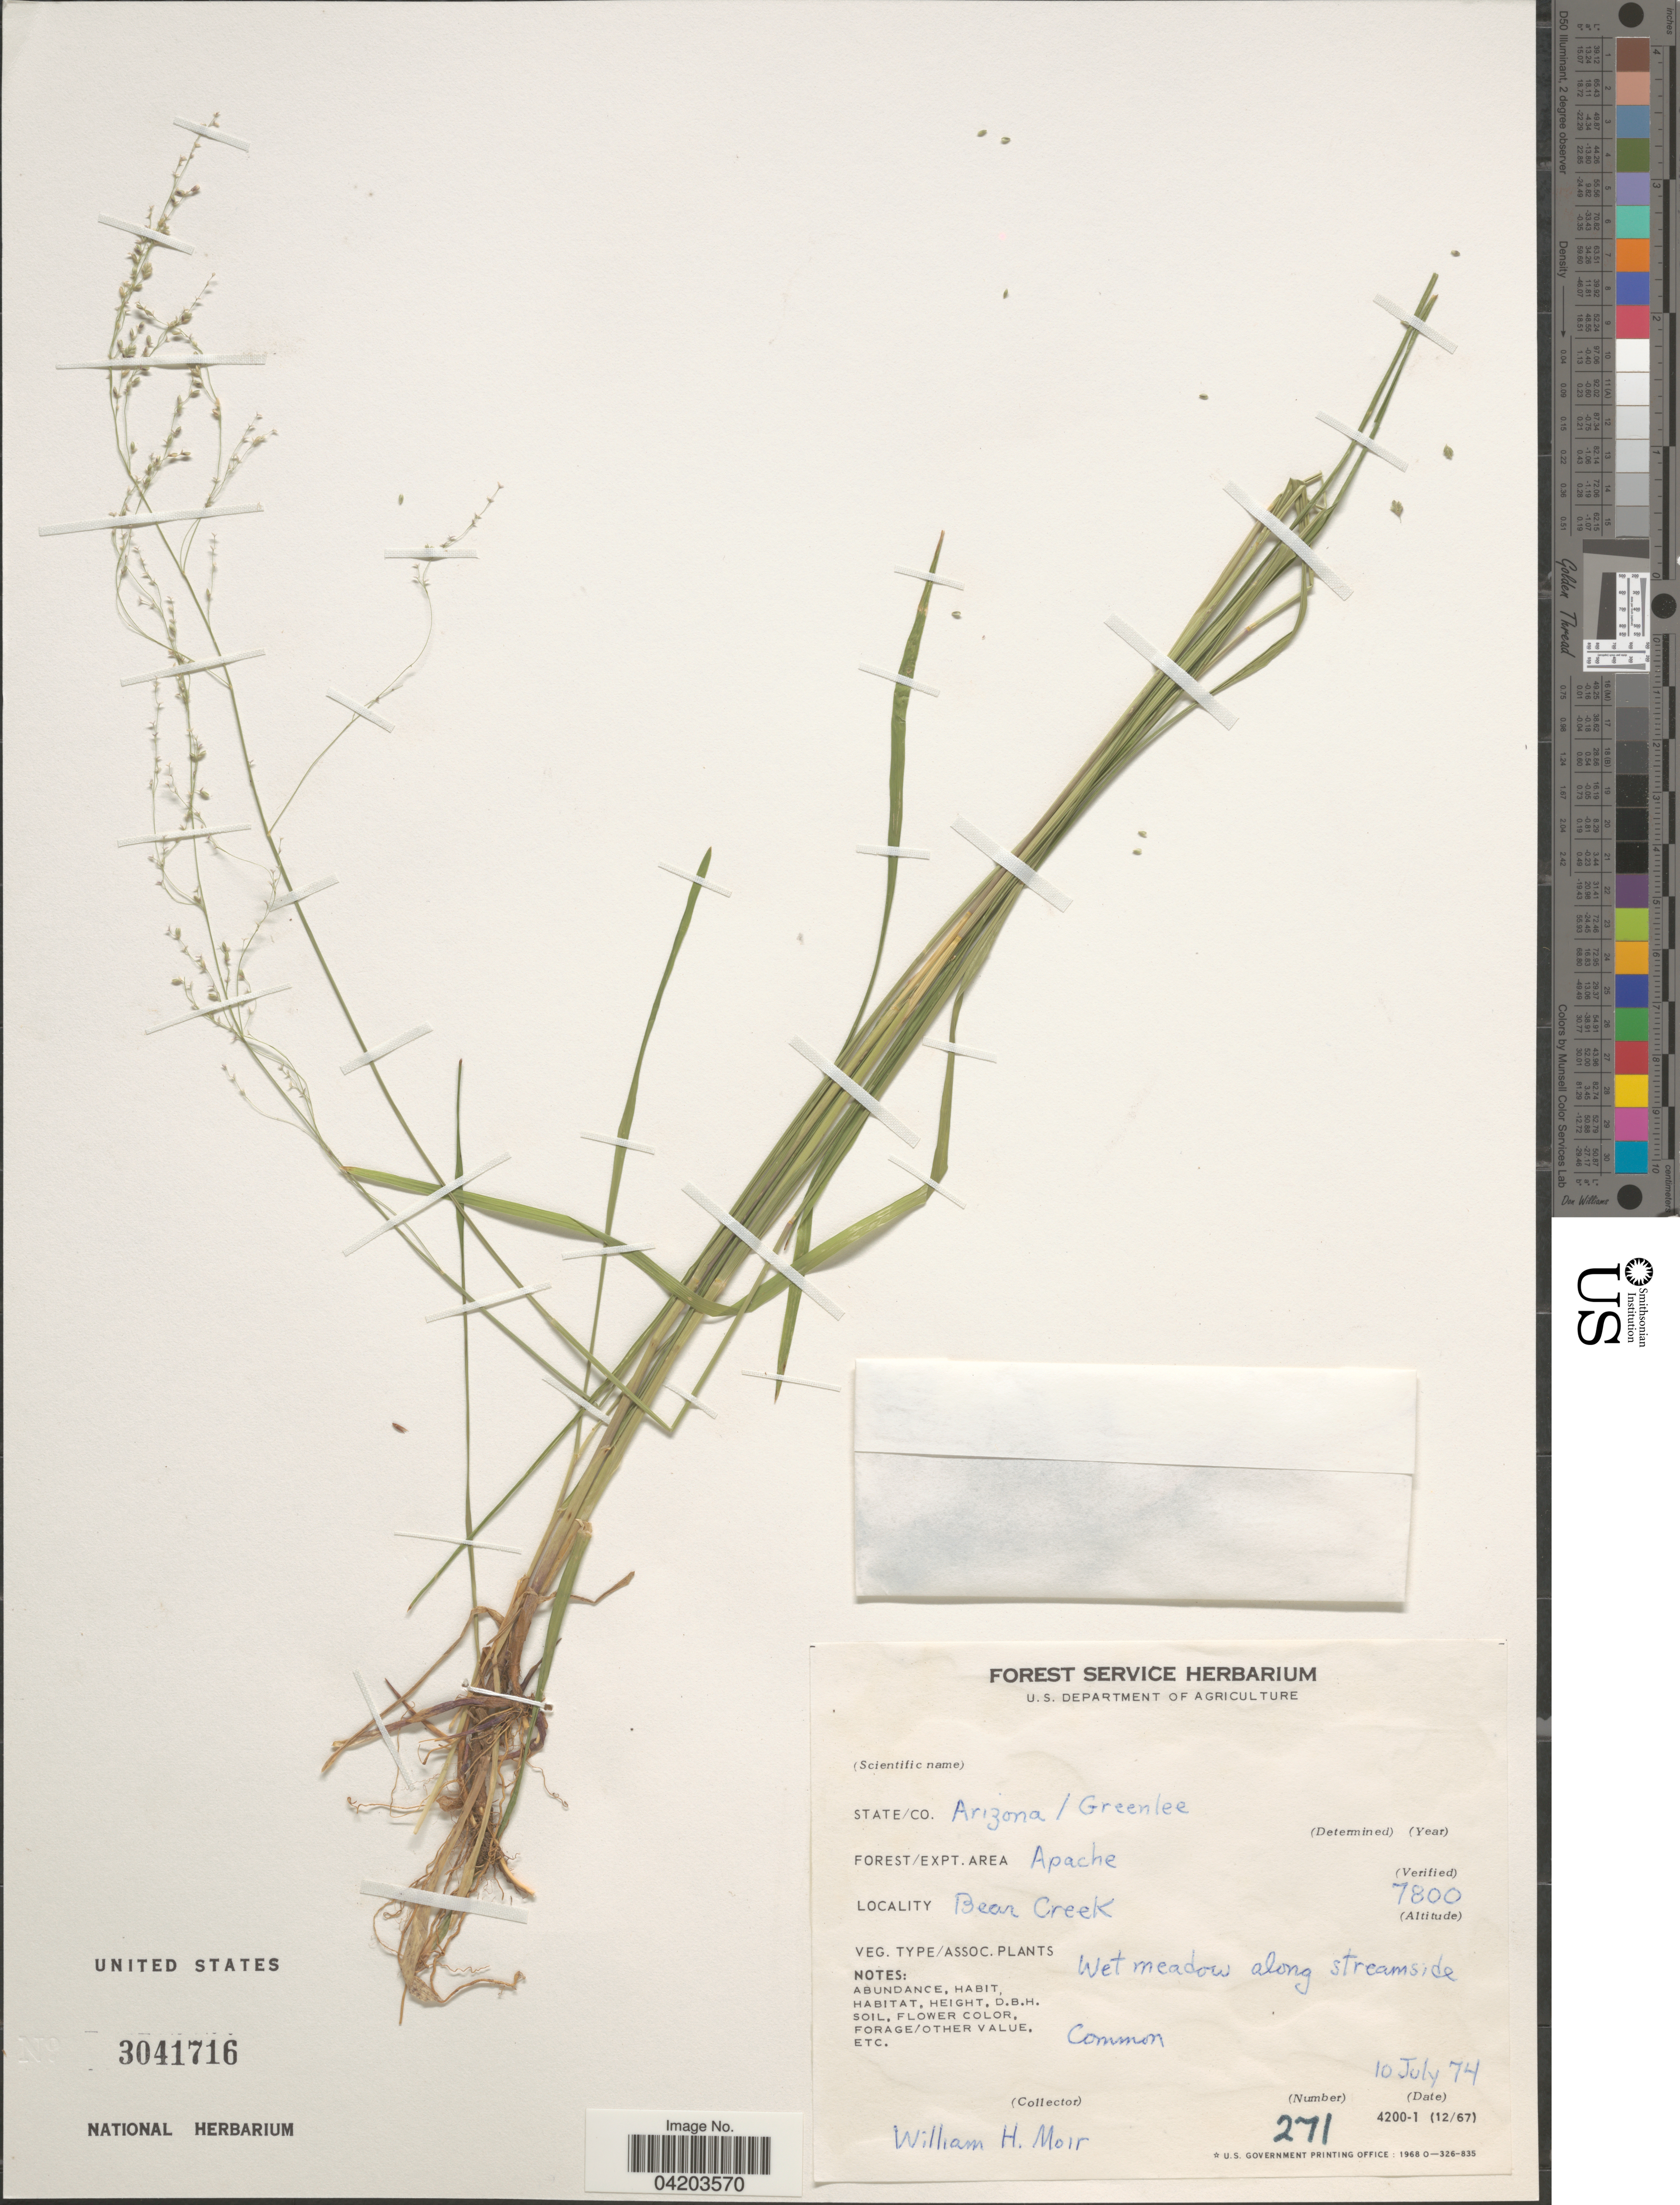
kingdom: Plantae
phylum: Tracheophyta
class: Liliopsida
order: Poales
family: Poaceae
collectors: W. Moir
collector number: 271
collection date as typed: Transcribed d/m/y: 10/7/74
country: United States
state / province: Arizona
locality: Co. Greenlee. Forest/Expt. Area Apache. Bear Creek.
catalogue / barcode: US 3041716